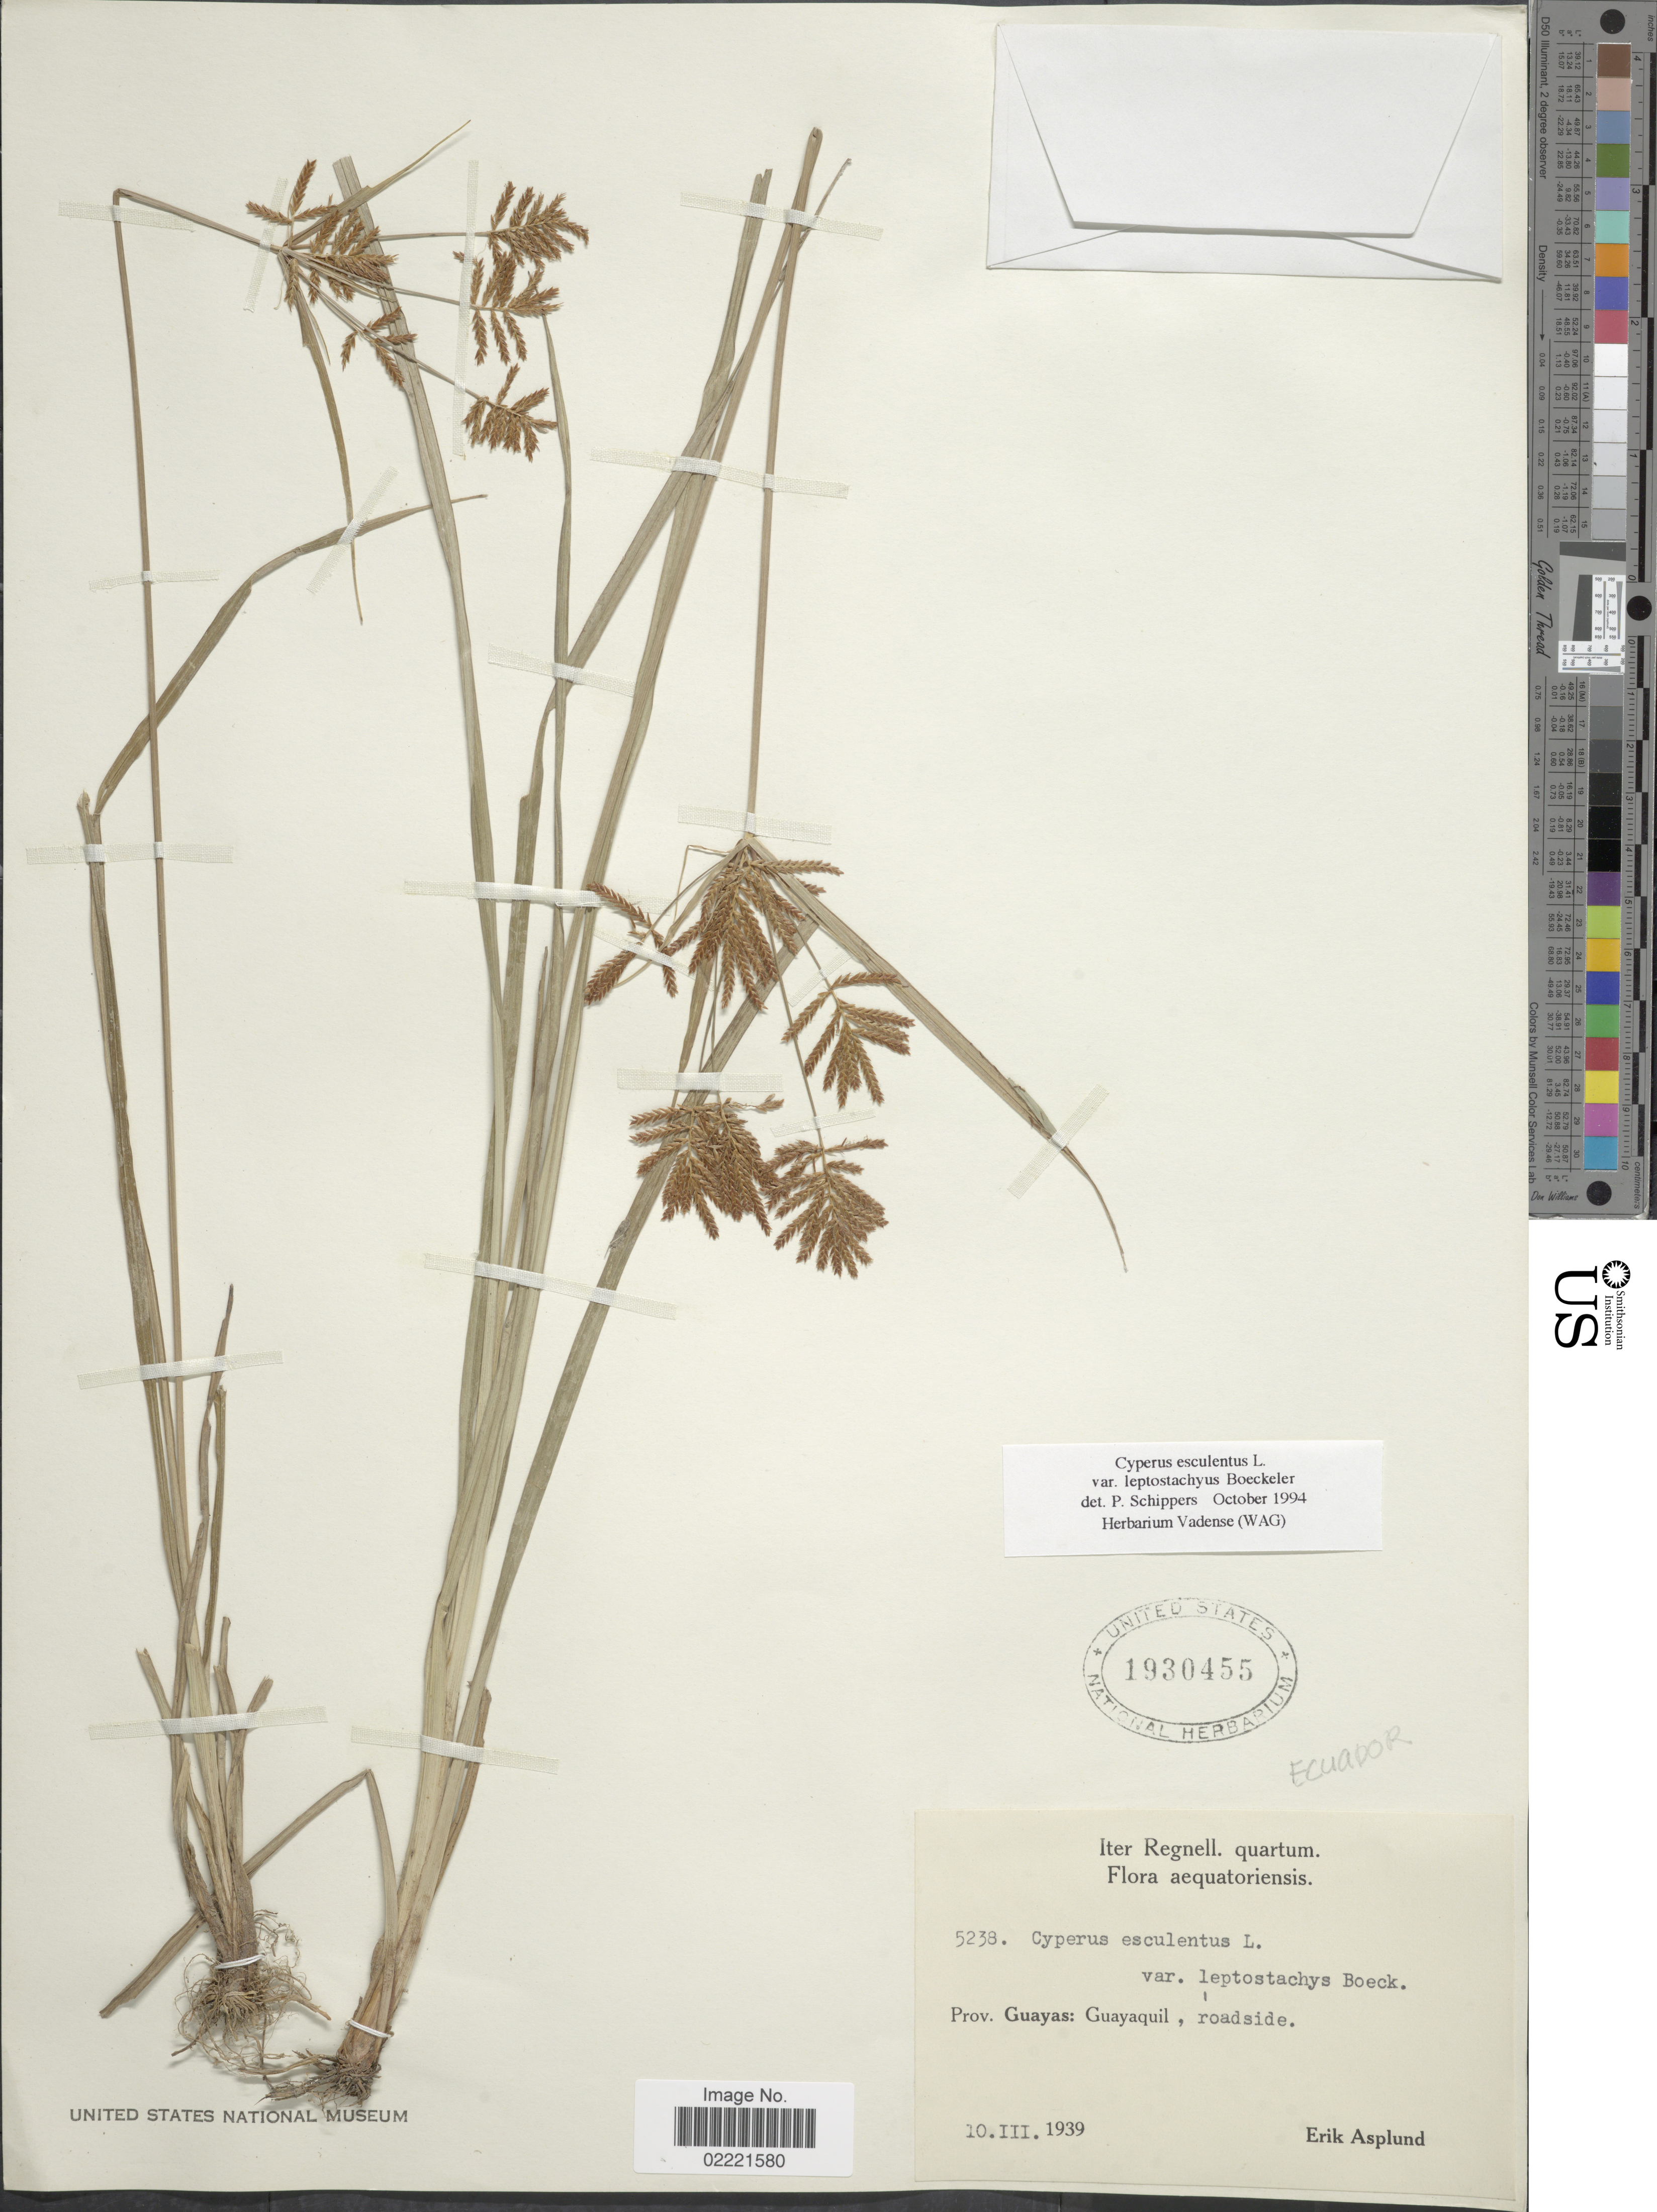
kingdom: Plantae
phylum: Tracheophyta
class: Liliopsida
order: Poales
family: Cyperaceae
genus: Cyperus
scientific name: Cyperus esculentus var. leptostachyus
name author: Boeckeler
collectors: E. Asplund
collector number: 5238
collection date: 1939-03-10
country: Ecuador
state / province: Guayas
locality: Prov. Guayas: Guayaquil, roadside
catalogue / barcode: US 1930455